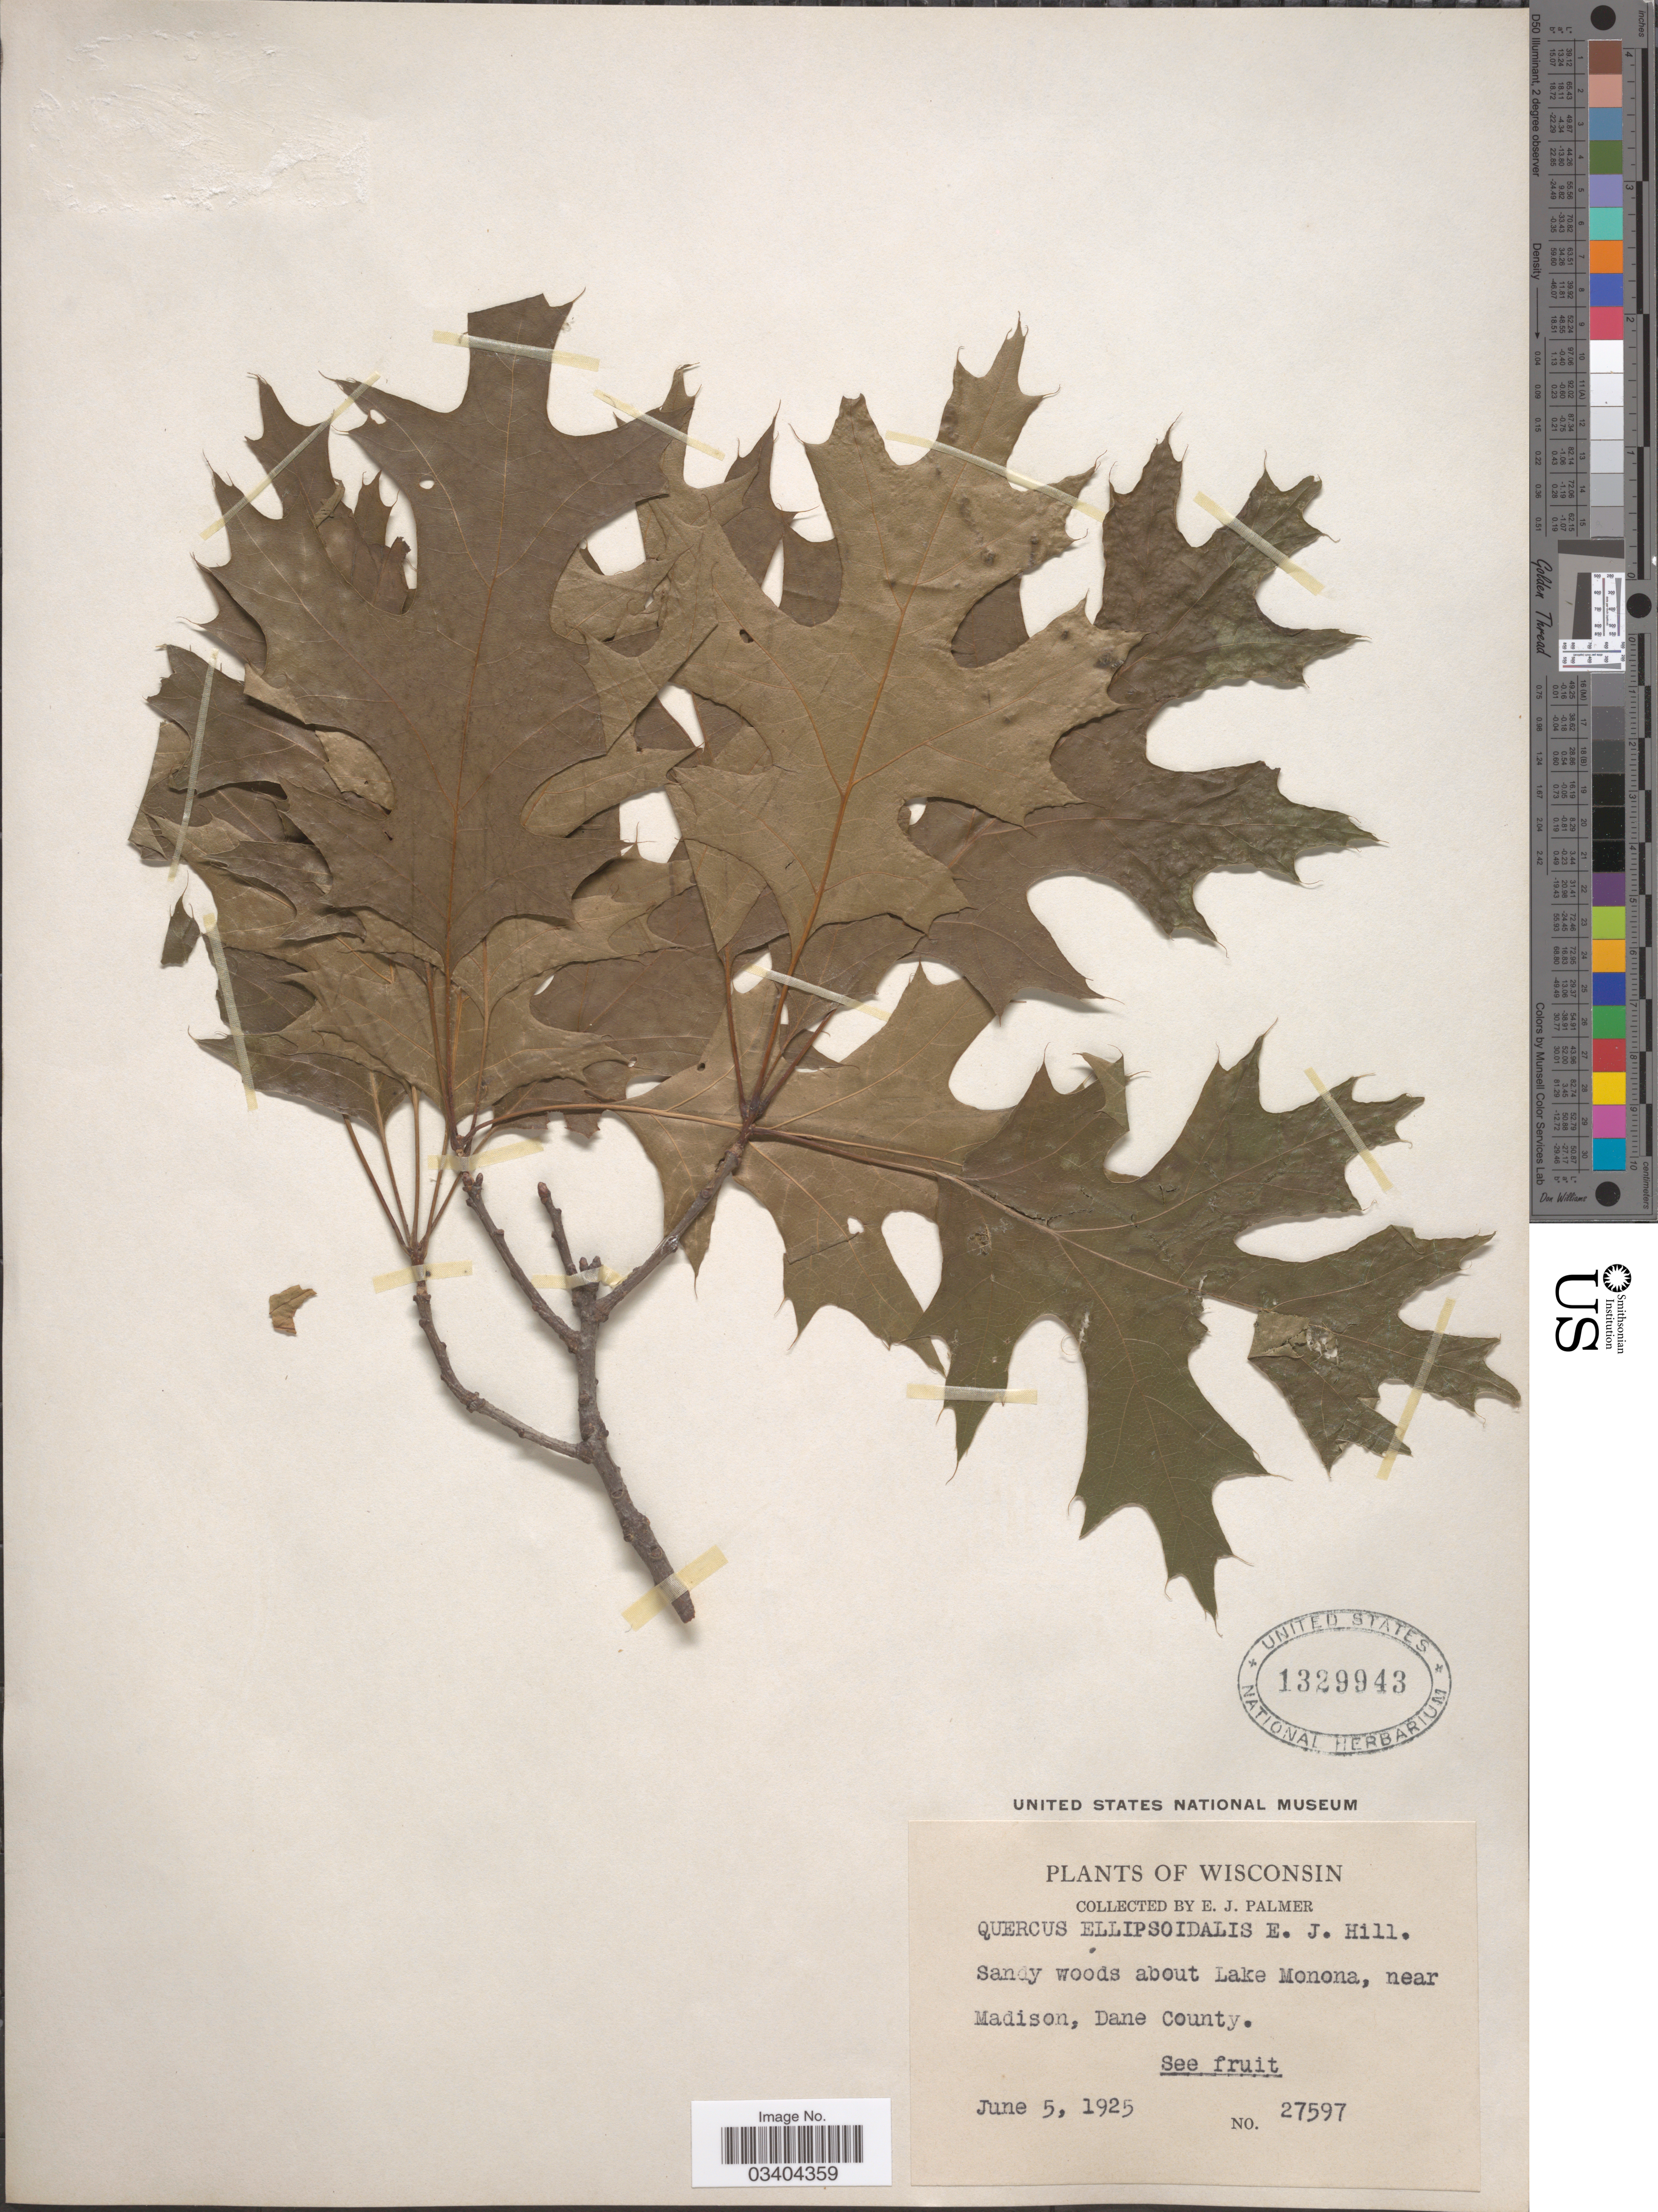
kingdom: Plantae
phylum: Tracheophyta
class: Magnoliopsida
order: Fagales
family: Fagaceae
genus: Quercus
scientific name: Quercus ellipsoidalis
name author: E.J. Hill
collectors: E. J. Palmer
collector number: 27597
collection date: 1925-06-05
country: United States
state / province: Wisconsin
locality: Sandy woods about Lake Monona, near Madison, Dane County.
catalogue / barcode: US 1329943